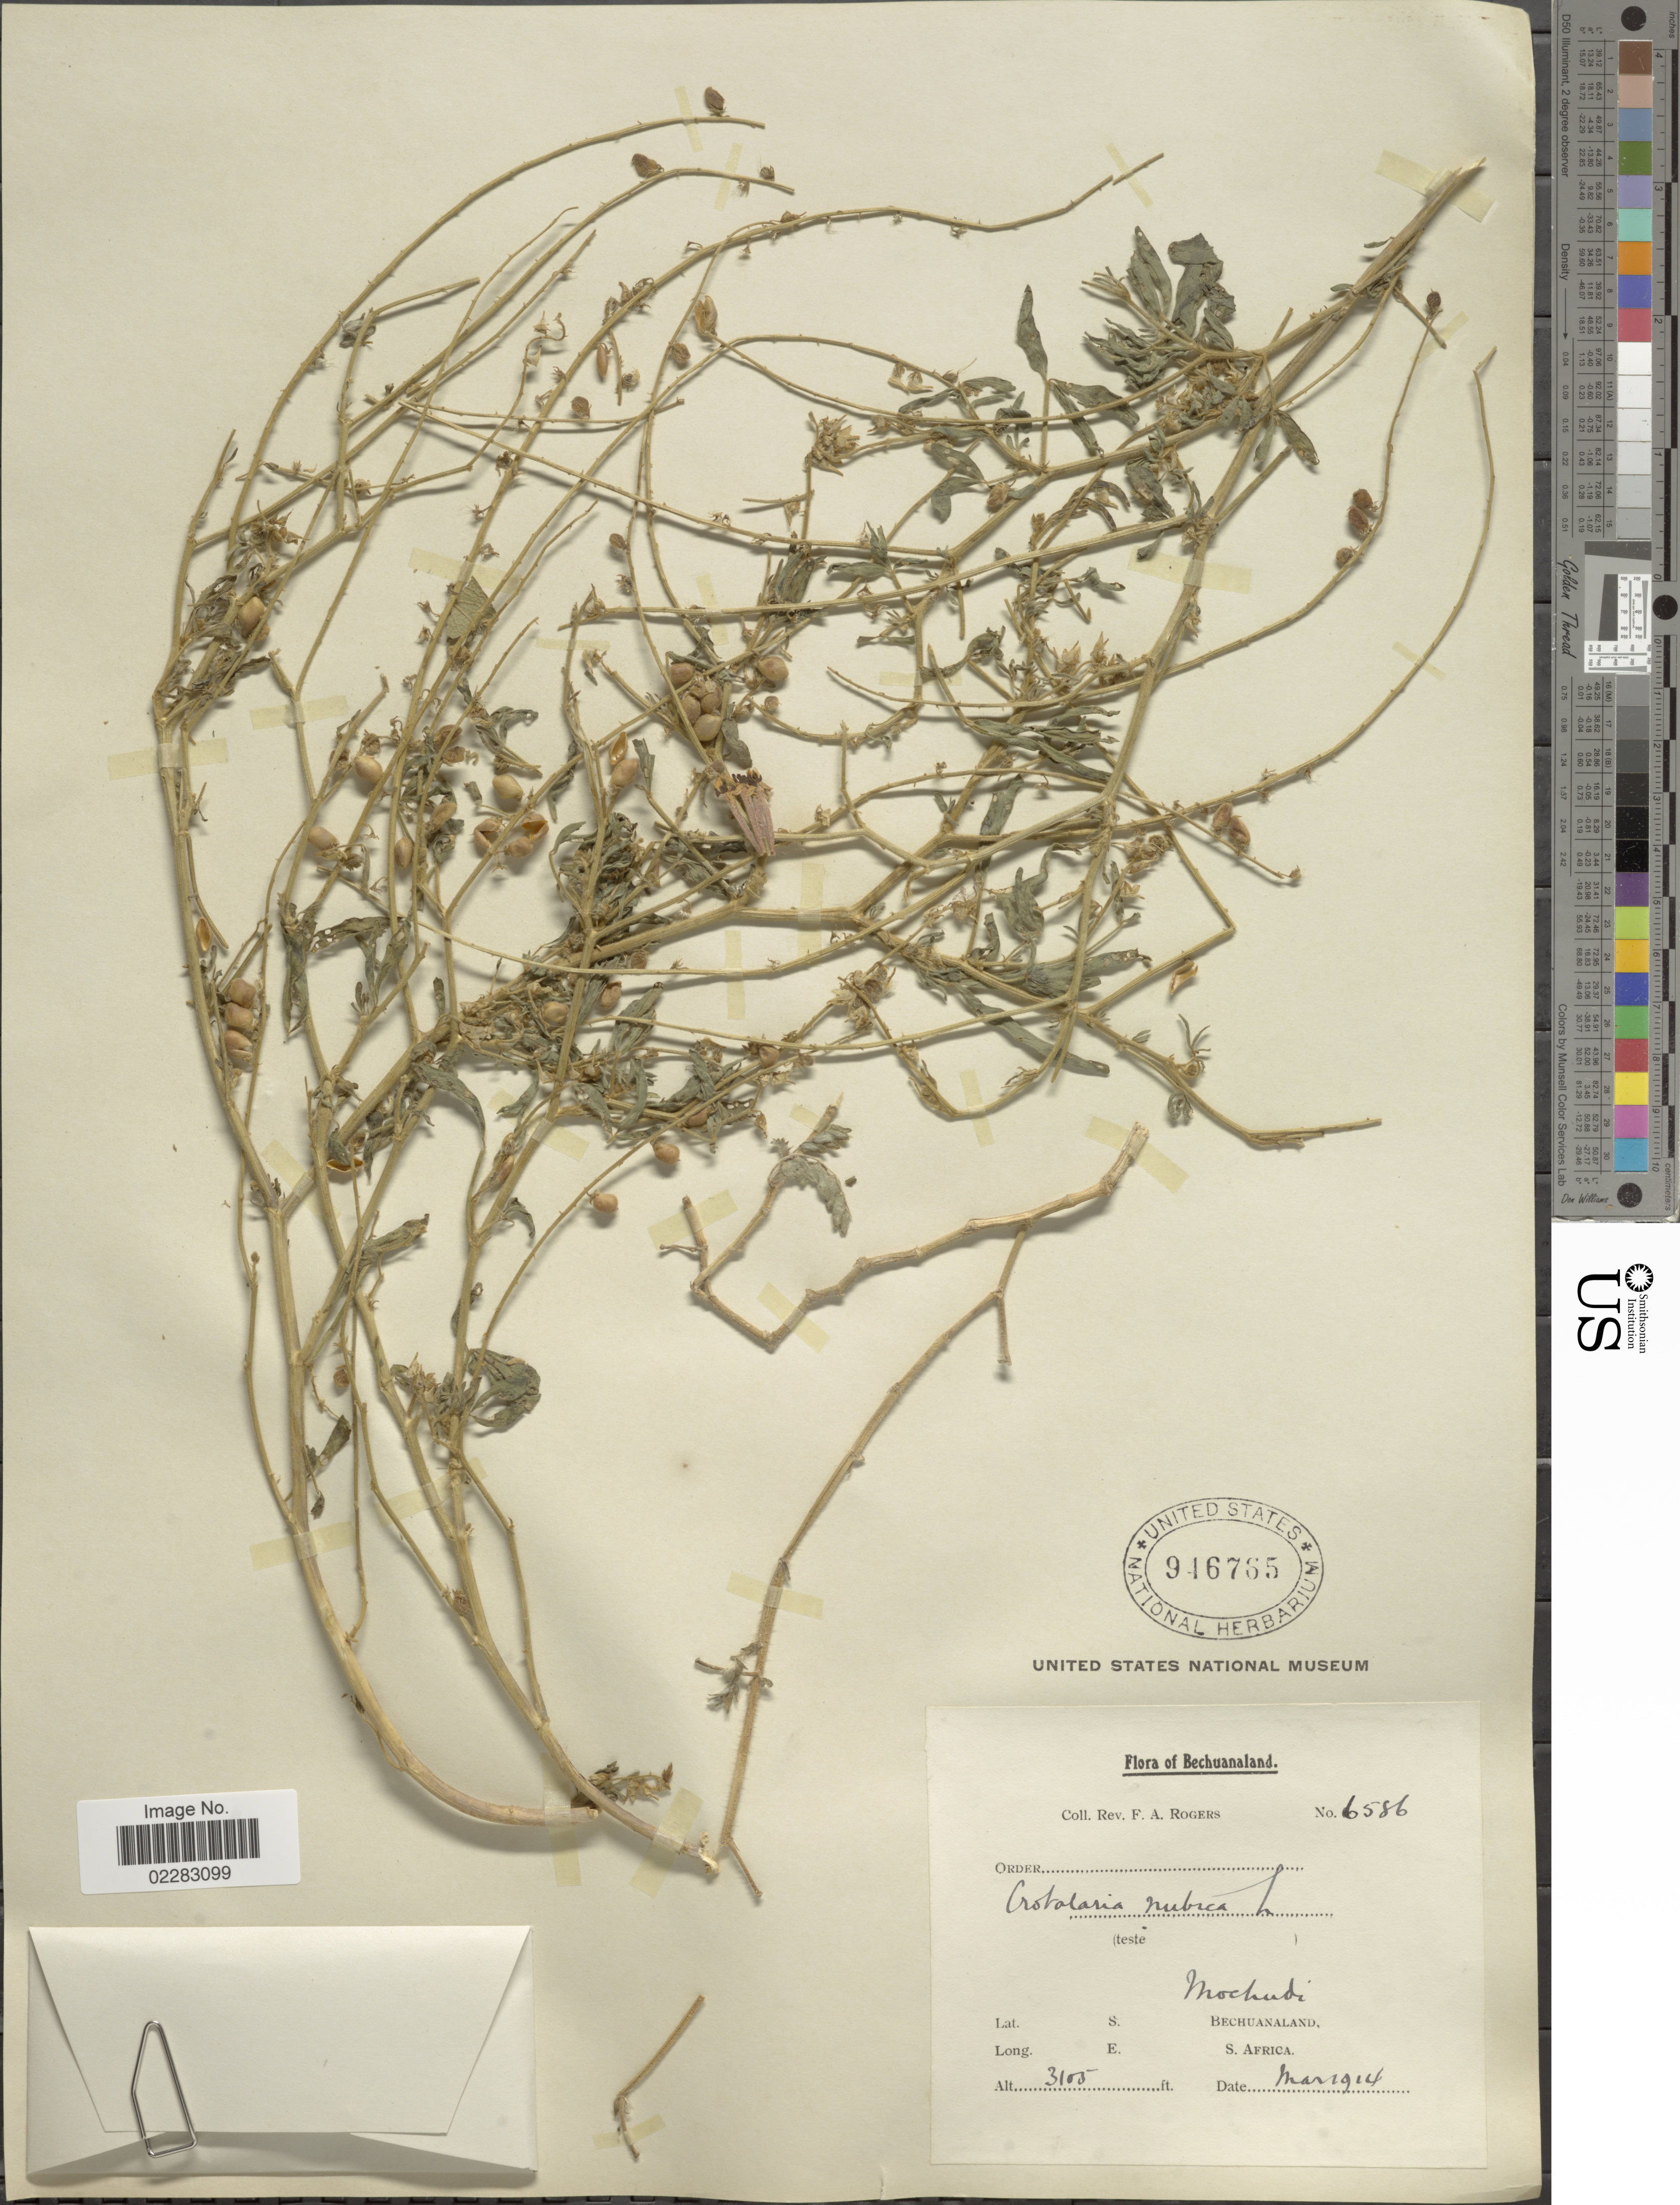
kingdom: Plantae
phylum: Tracheophyta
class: Magnoliopsida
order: Fabales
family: Fabaceae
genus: Crotalaria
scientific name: Crotalaria nubica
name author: Benth.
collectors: F. A. Rogers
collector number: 6586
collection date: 1914-03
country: Botswana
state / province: Kgatleng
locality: Mochudi, Bechuanaland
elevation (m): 946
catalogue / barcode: US 946765